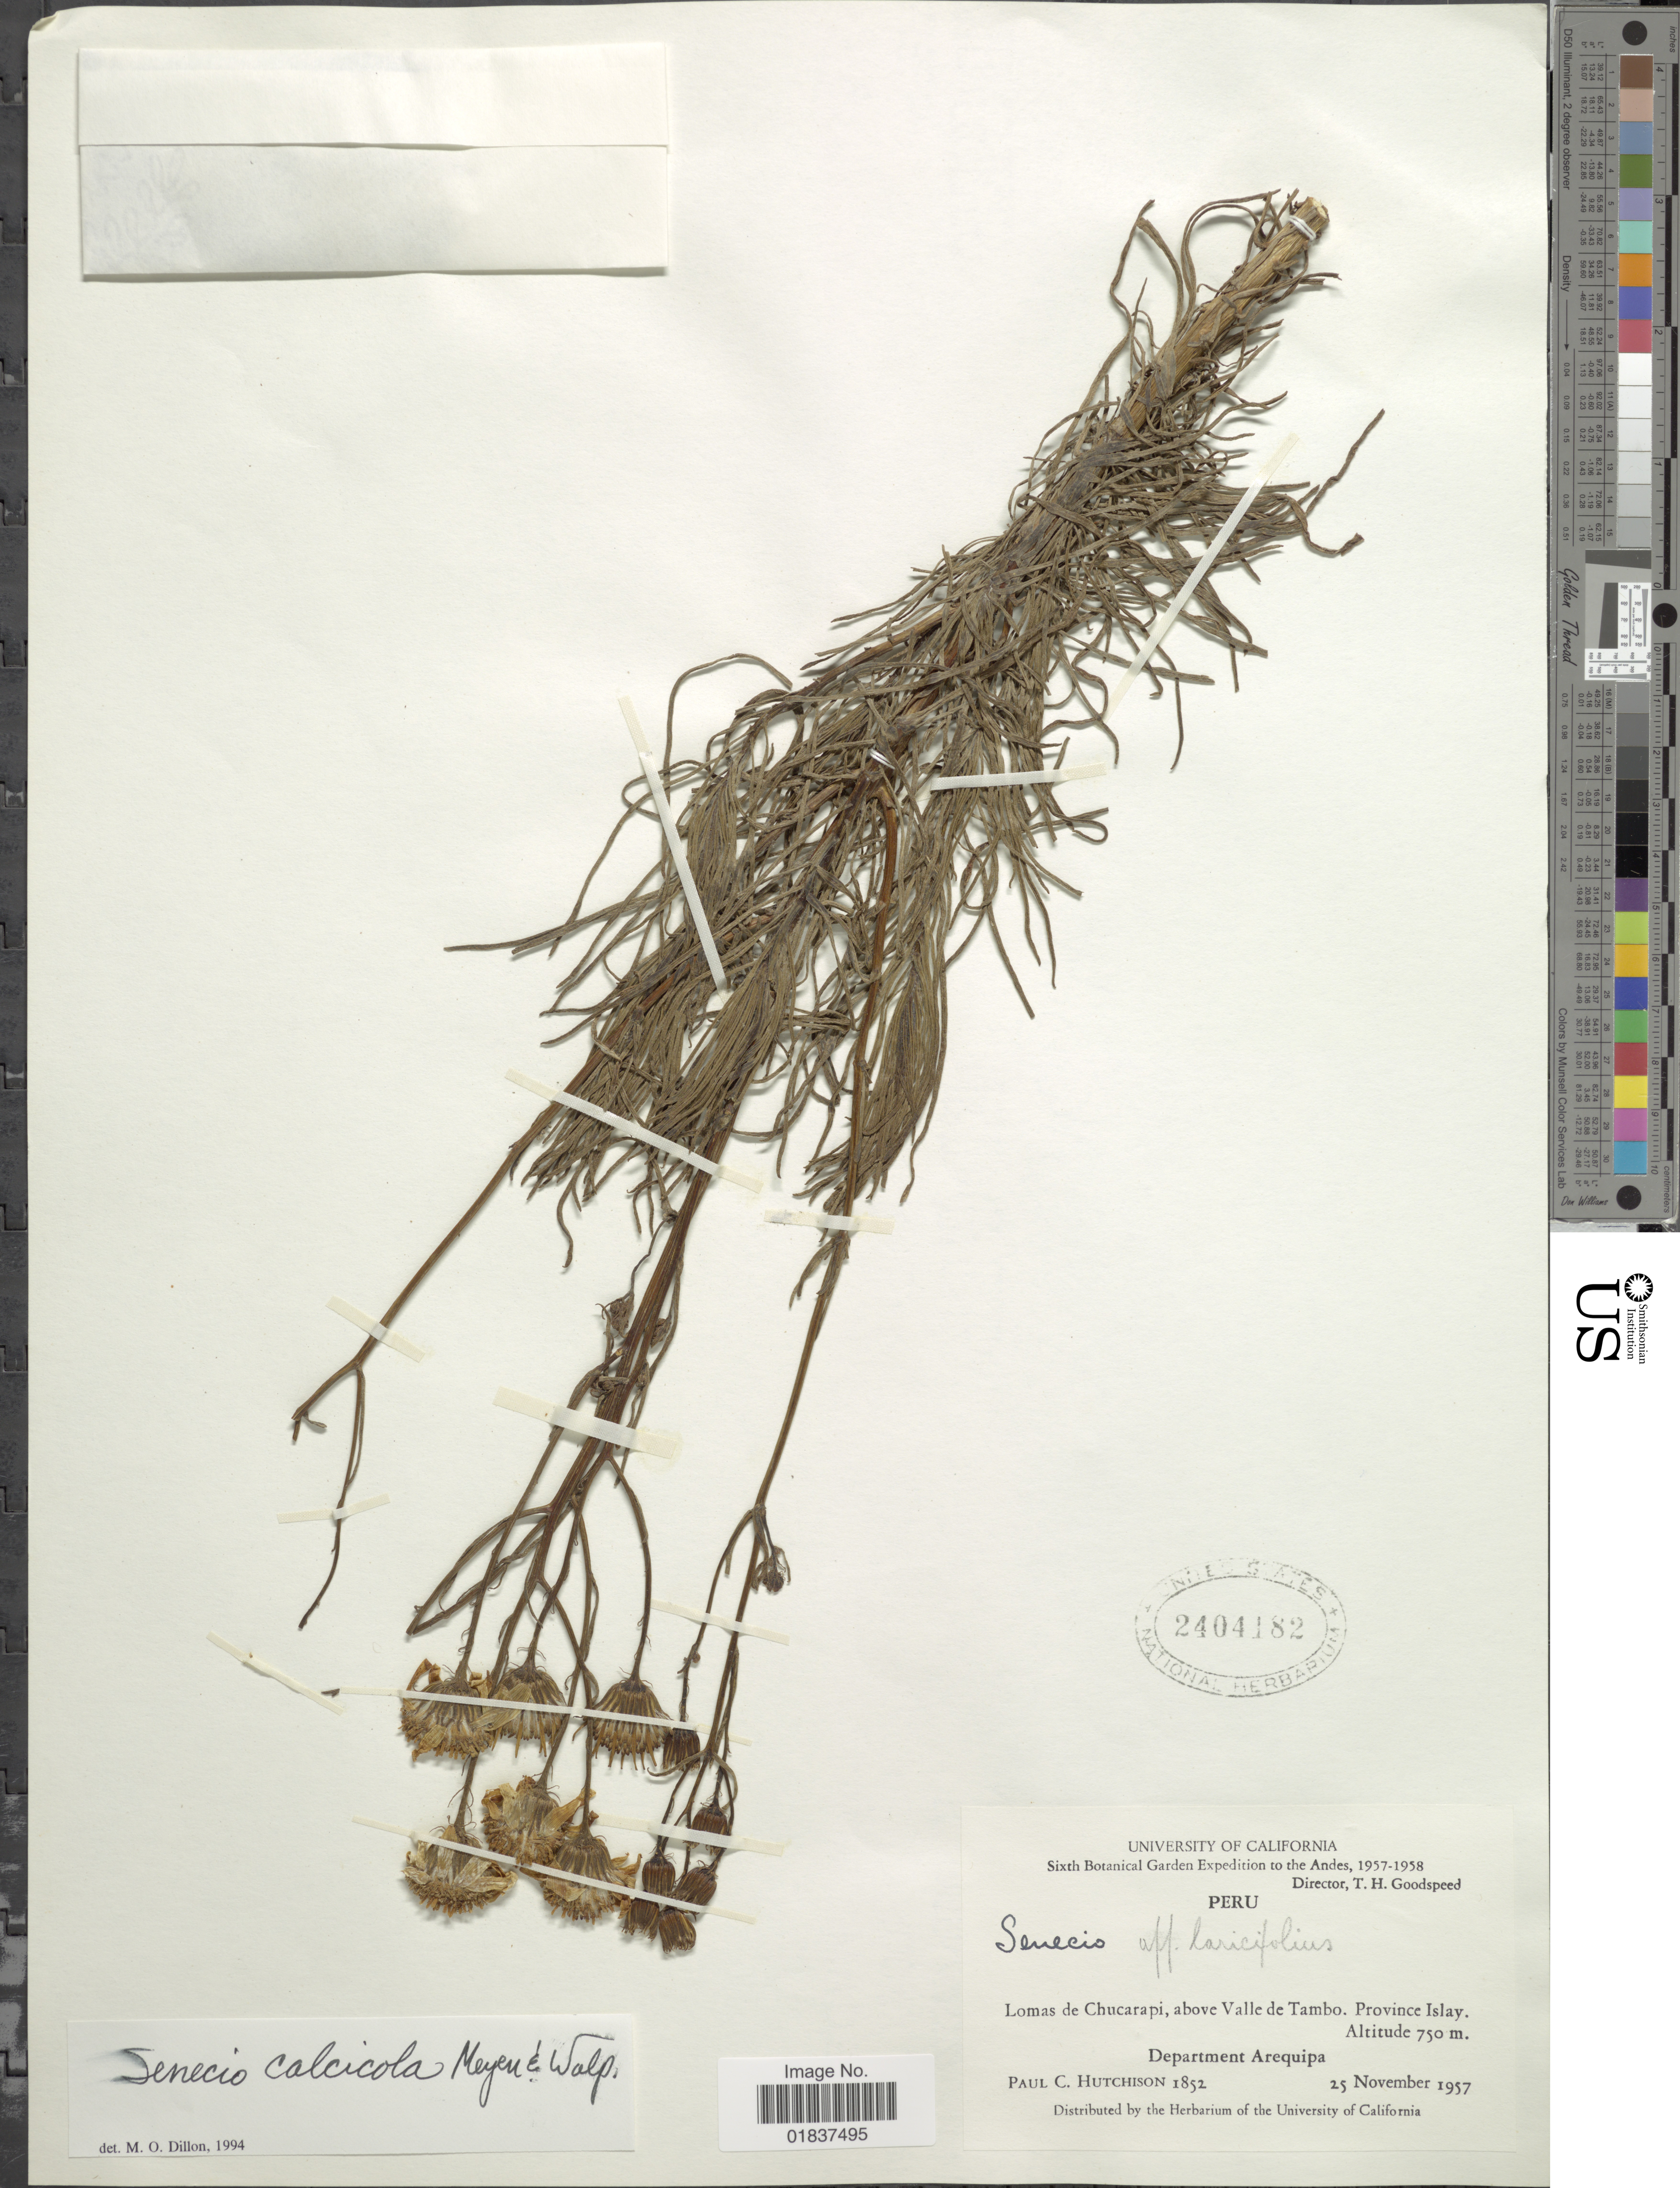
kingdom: Plantae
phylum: Tracheophyta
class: Magnoliopsida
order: Asterales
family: Asteraceae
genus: Senecio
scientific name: Senecio calcensis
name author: Cabrera & Zardini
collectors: P. C. Hutchison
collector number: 1852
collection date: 1957-11-25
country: Peru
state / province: Arequipa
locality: Lomas de Chucarapi, above Valle de Tambo. Province Islay. Department Arequipa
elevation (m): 750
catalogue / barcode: US 2404182